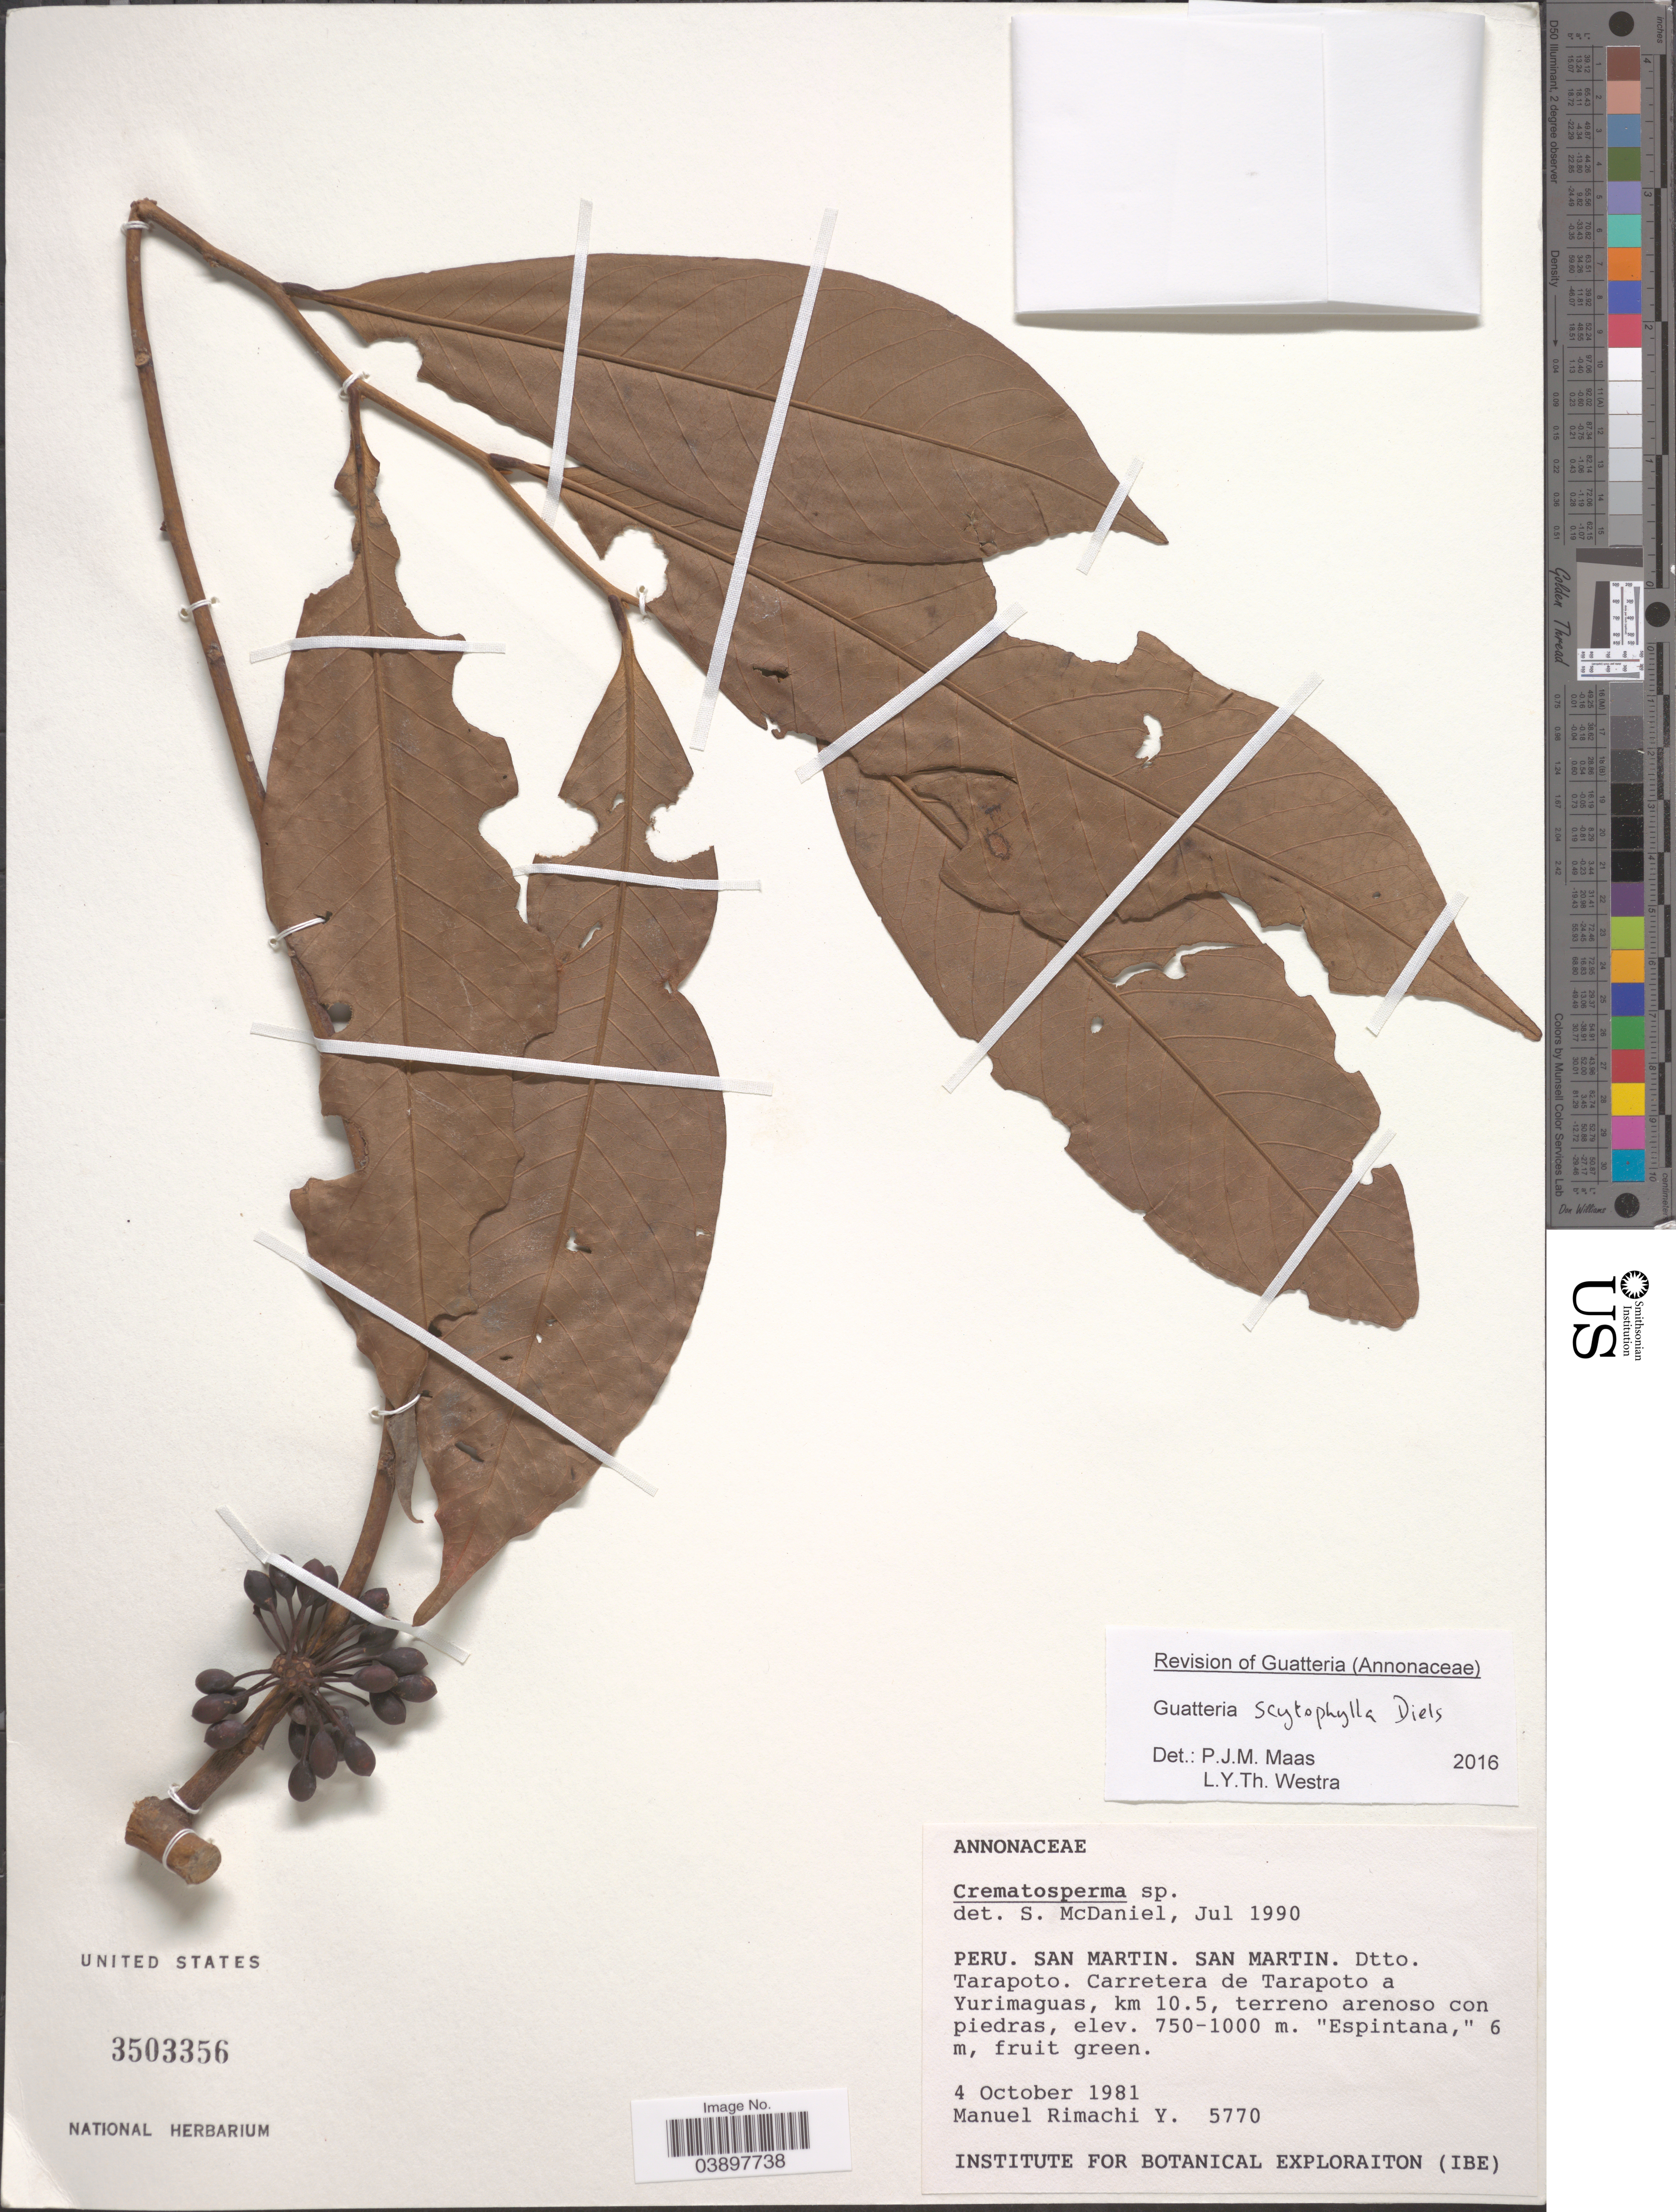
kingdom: Plantae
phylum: Tracheophyta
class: Magnoliopsida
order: Magnoliales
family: Annonaceae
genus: Guatteria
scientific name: Guatteria scytophylla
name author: Diels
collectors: M. Rimachi Y.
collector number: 5770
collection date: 1981-10-04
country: Peru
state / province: San Martín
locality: San Martin. Dttp. Tarapoto. Carretera de Tarapoto a Yurimaguas, km 10.5.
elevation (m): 750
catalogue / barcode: US 3503356